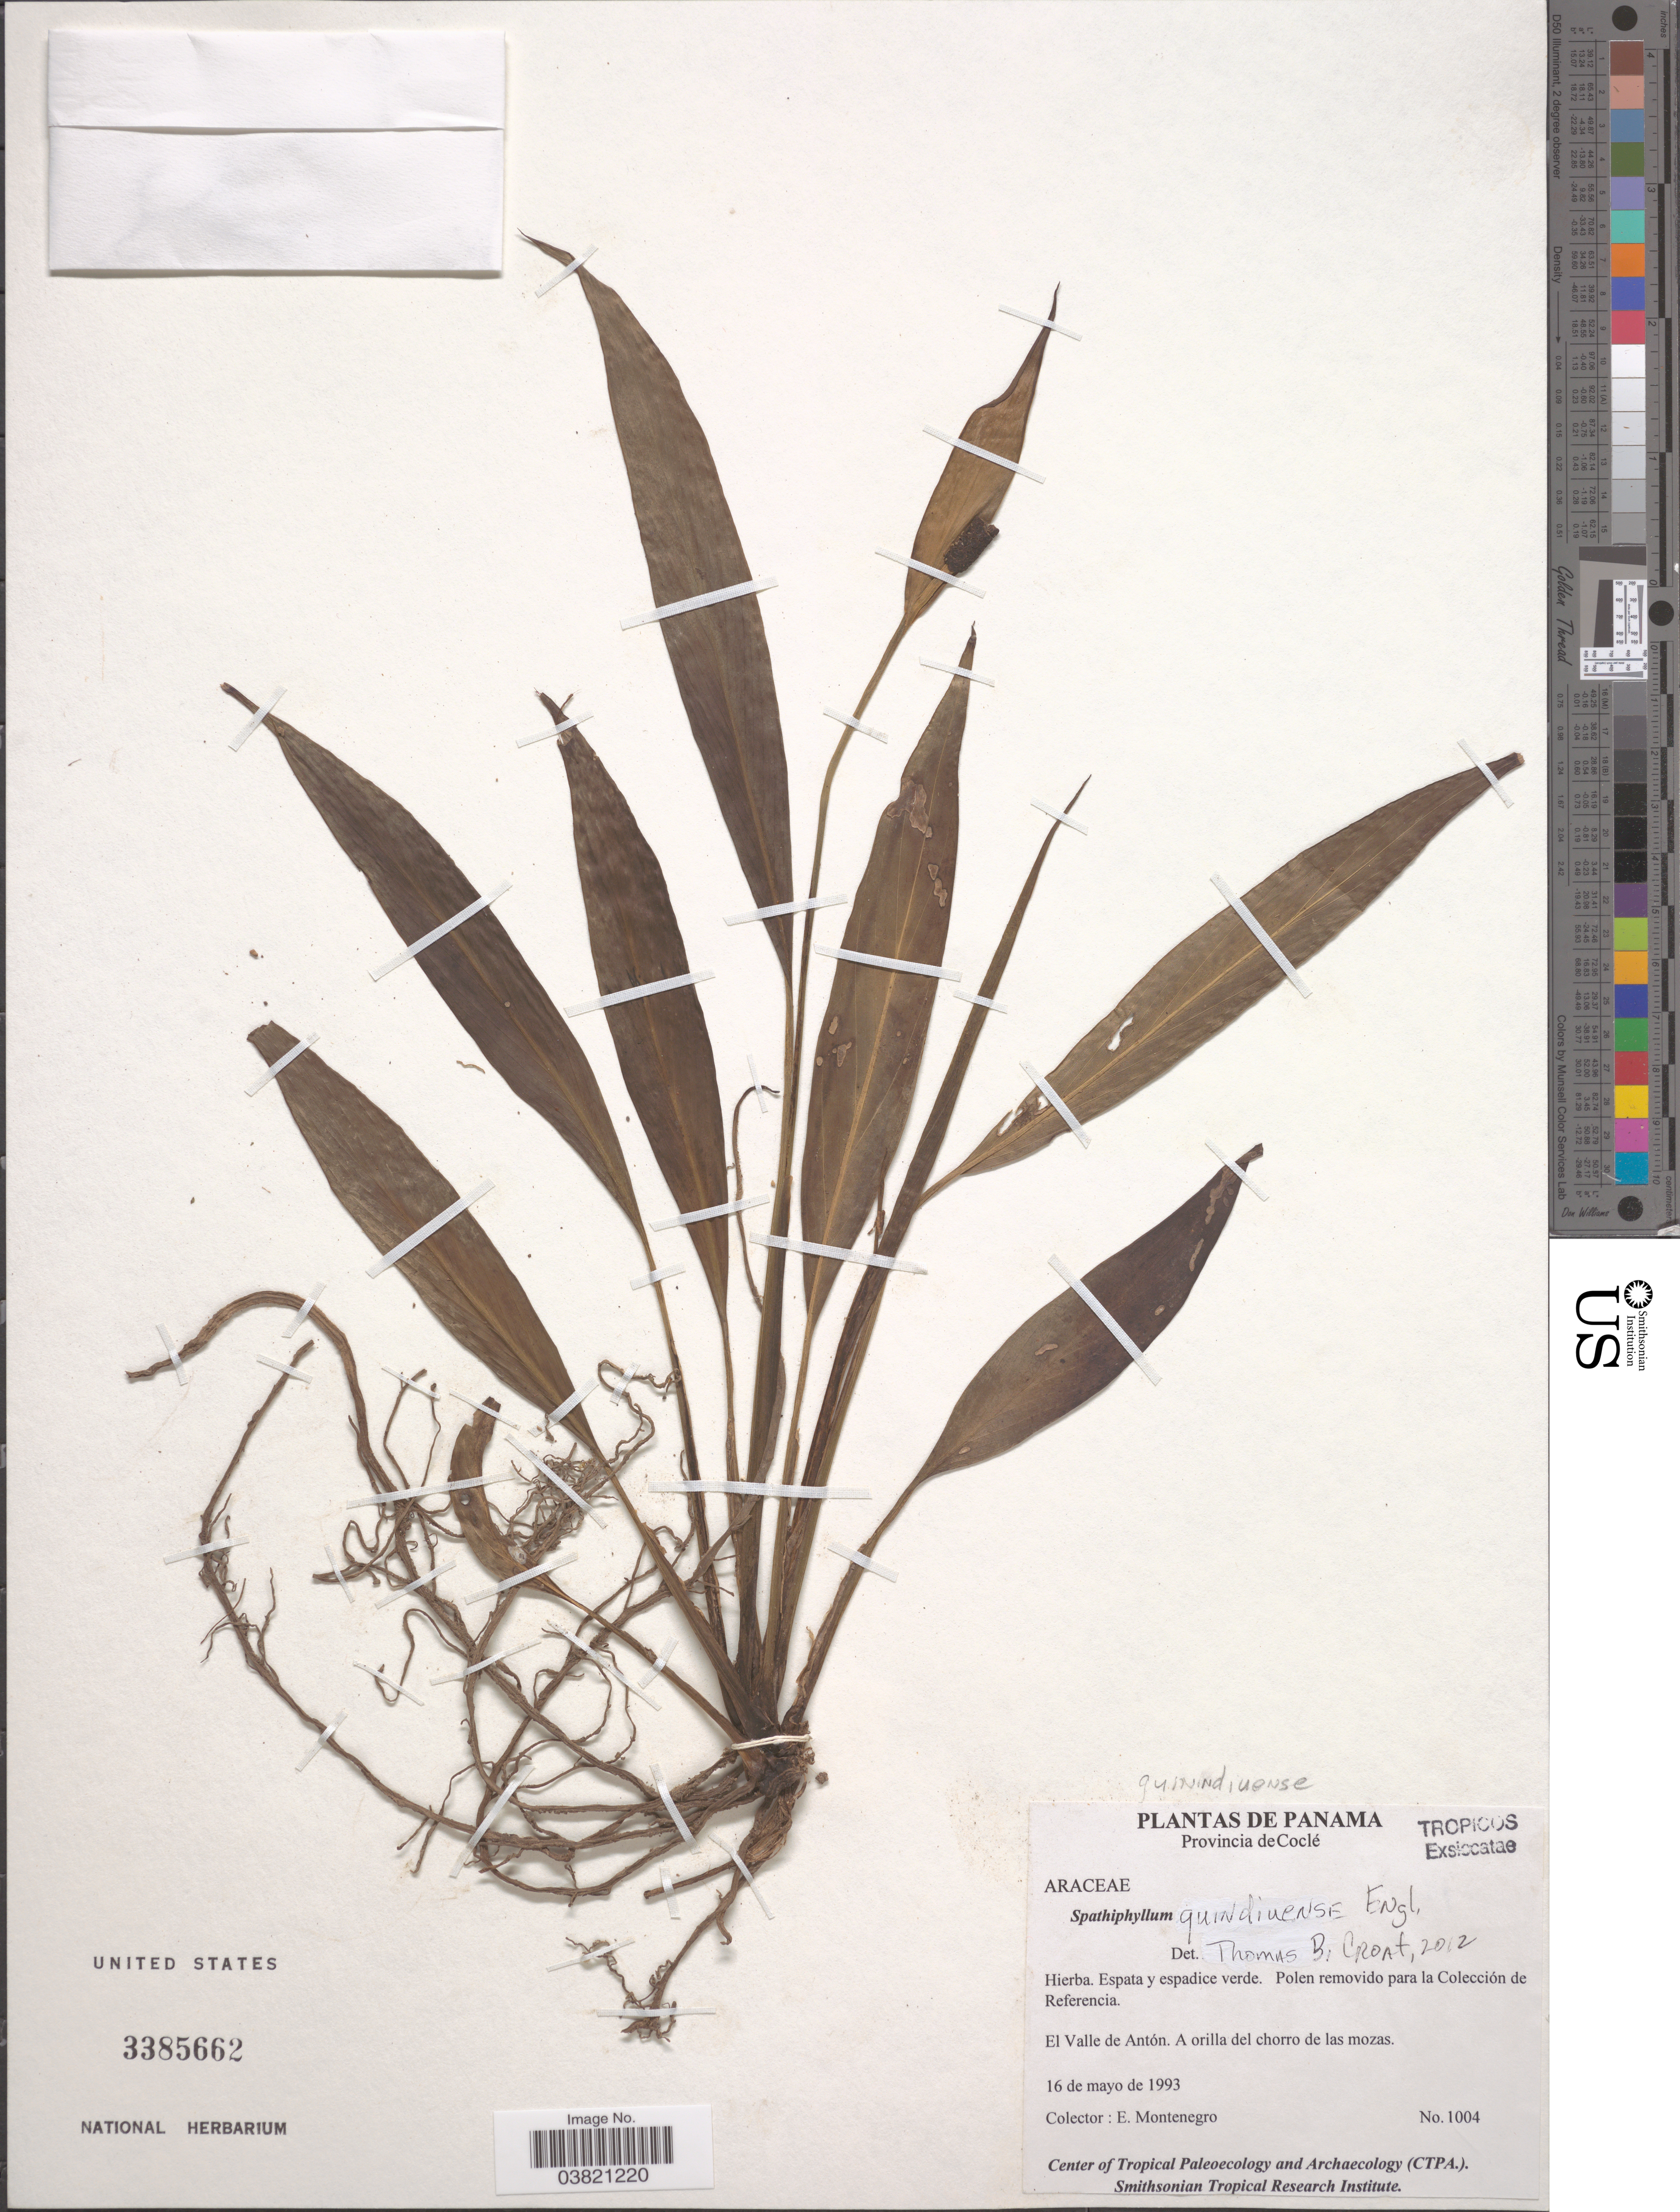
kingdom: Plantae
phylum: Tracheophyta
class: Liliopsida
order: Alismatales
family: Araceae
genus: Spathiphyllum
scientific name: Spathiphyllum quindiuense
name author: Engl.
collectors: E. Montenegro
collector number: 1004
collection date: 1993-05-16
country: Panama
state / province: Cocle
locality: El Valle de Antón. A orilla del chorro de las mozas.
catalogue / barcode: US 3385662